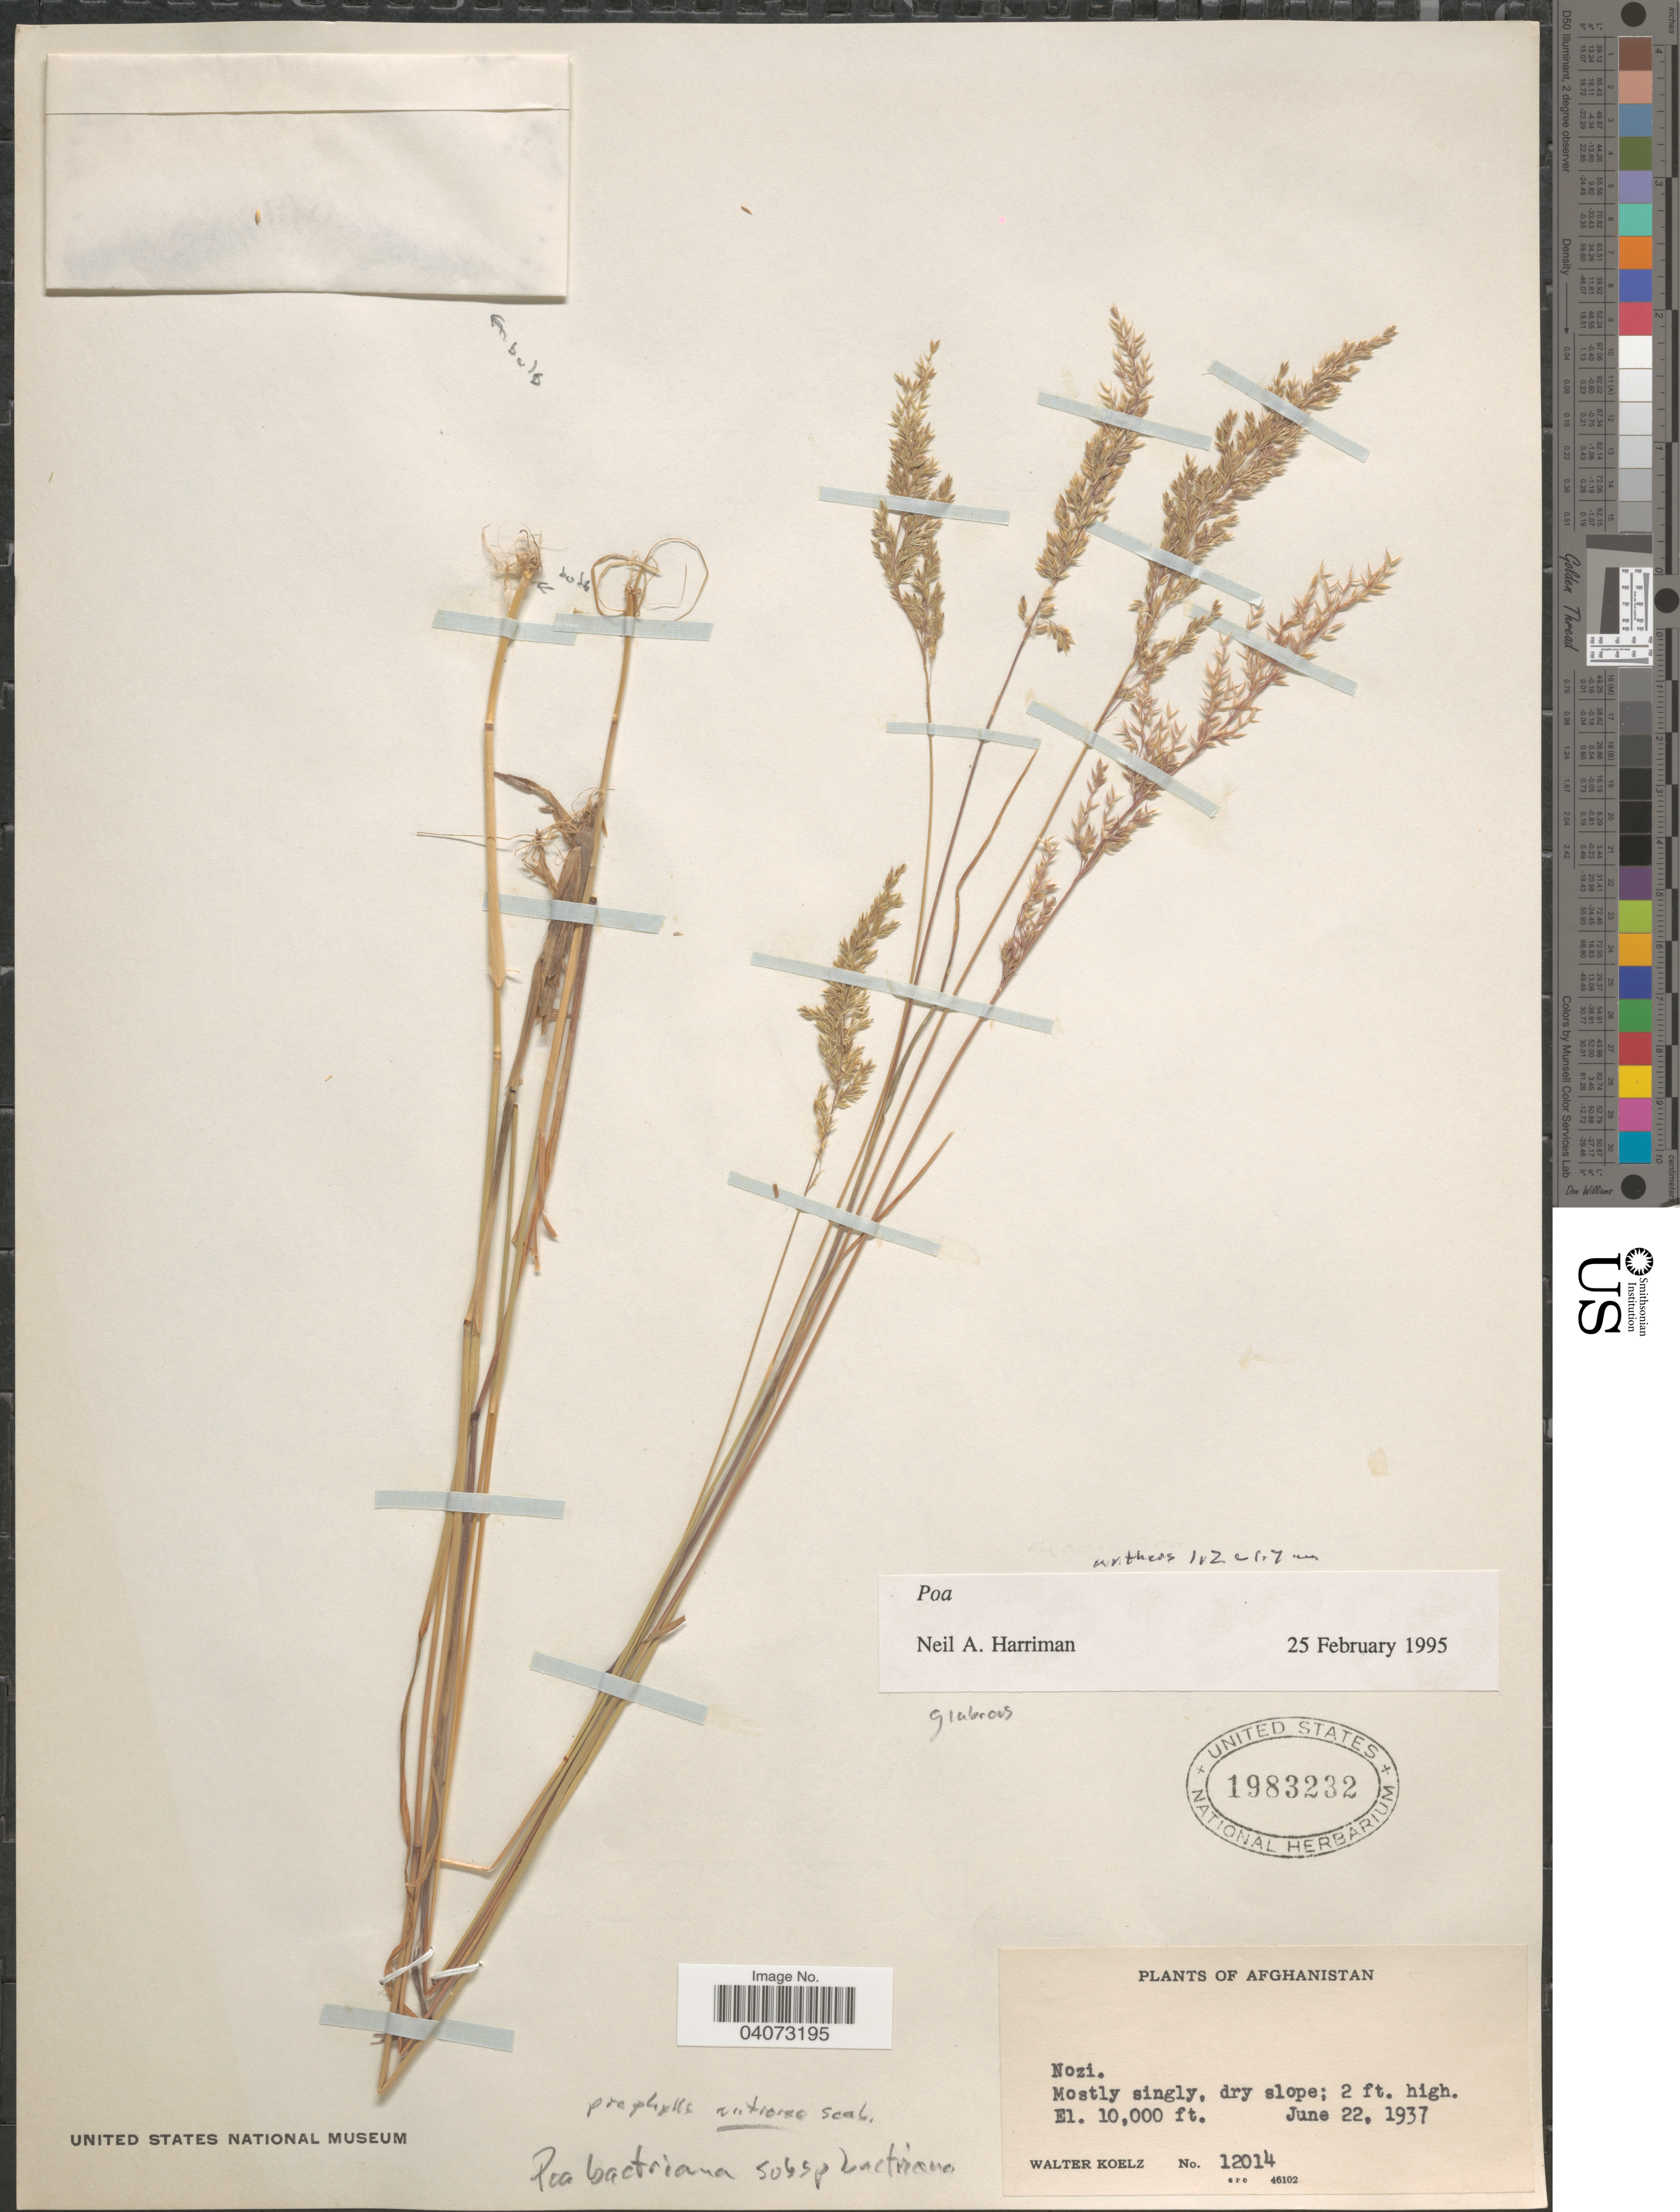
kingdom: Plantae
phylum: Tracheophyta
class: Liliopsida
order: Poales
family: Poaceae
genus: Poa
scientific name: Poa bactriana subsp. glabriflora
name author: (Roshev.) Tzvelev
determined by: Soreng, Robert J., Research Associate (BOT), Smithsonian Institution - National Museum of Natural History (UNITED STATES)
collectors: W. N. Koelz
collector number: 12014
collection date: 1937-06-22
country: Afghanistan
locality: Nozi.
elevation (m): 3048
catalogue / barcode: US 1983232